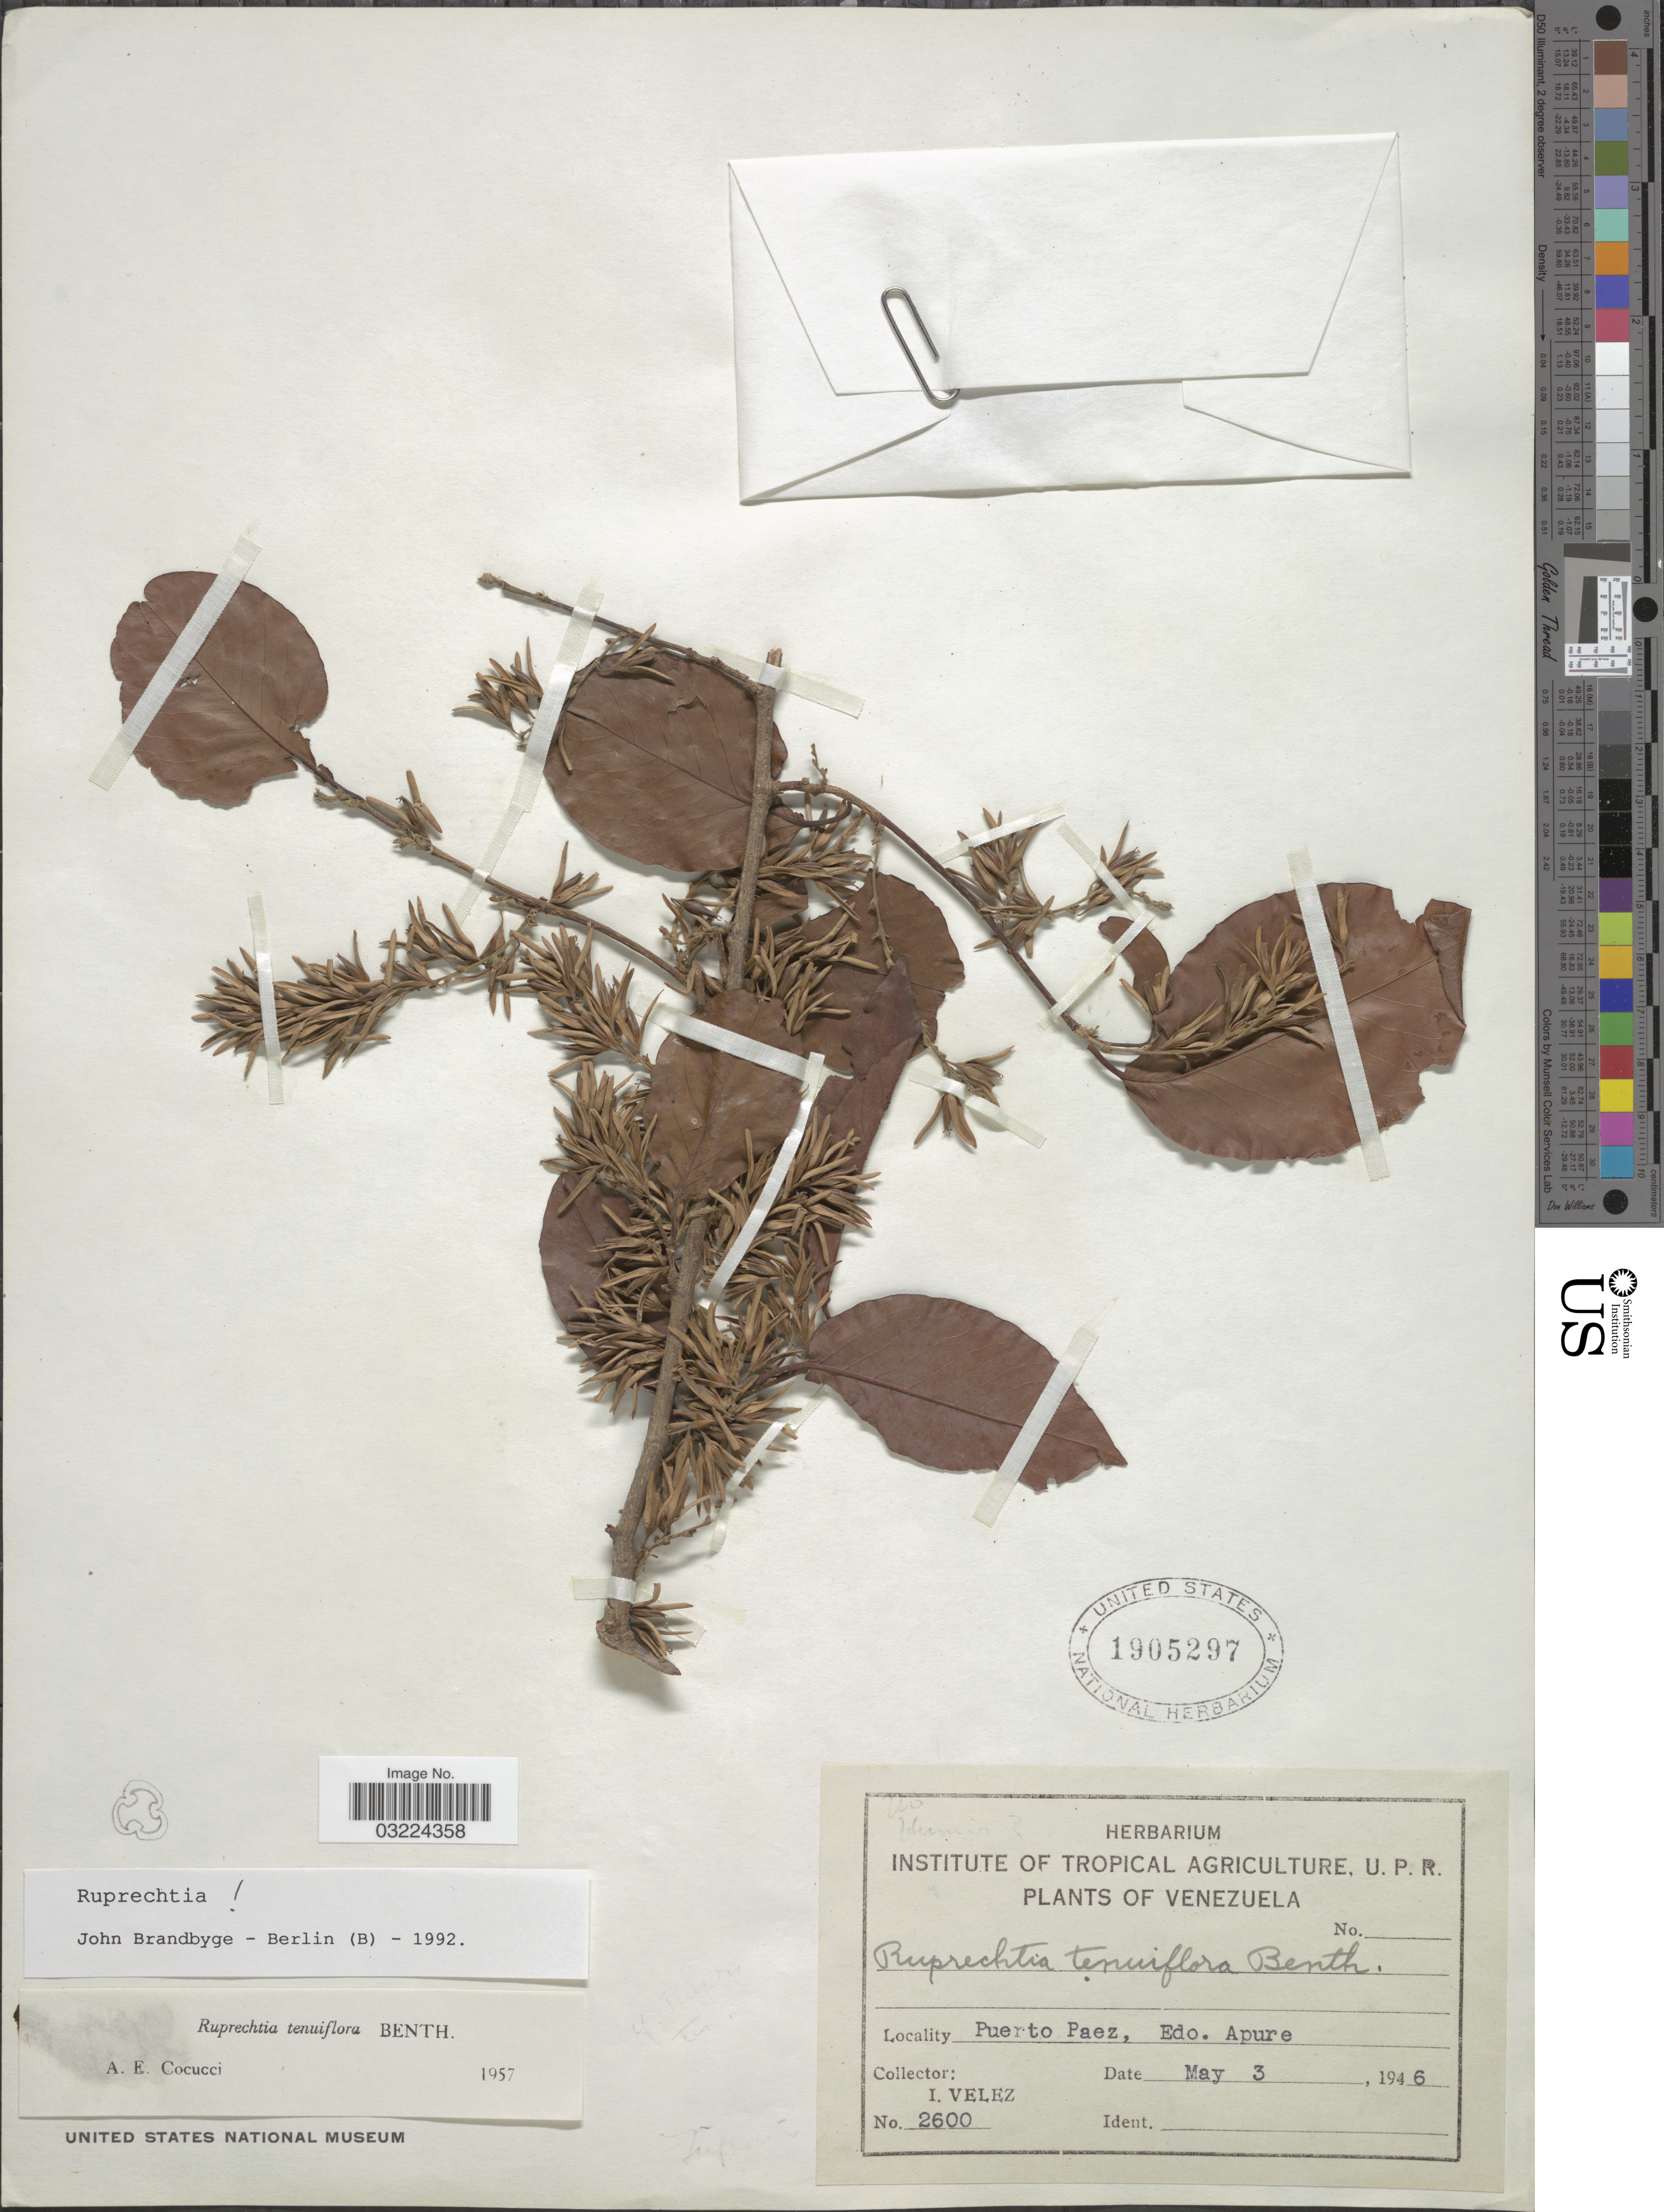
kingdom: Plantae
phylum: Tracheophyta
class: Magnoliopsida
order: Caryophyllales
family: Polygonaceae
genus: Ruprechtia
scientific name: Ruprechtia tenuiflora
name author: Benth.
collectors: I. Velez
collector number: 2600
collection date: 1946-05-03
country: Venezuela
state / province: Apure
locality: Puerto Paez.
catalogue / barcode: US 1905297